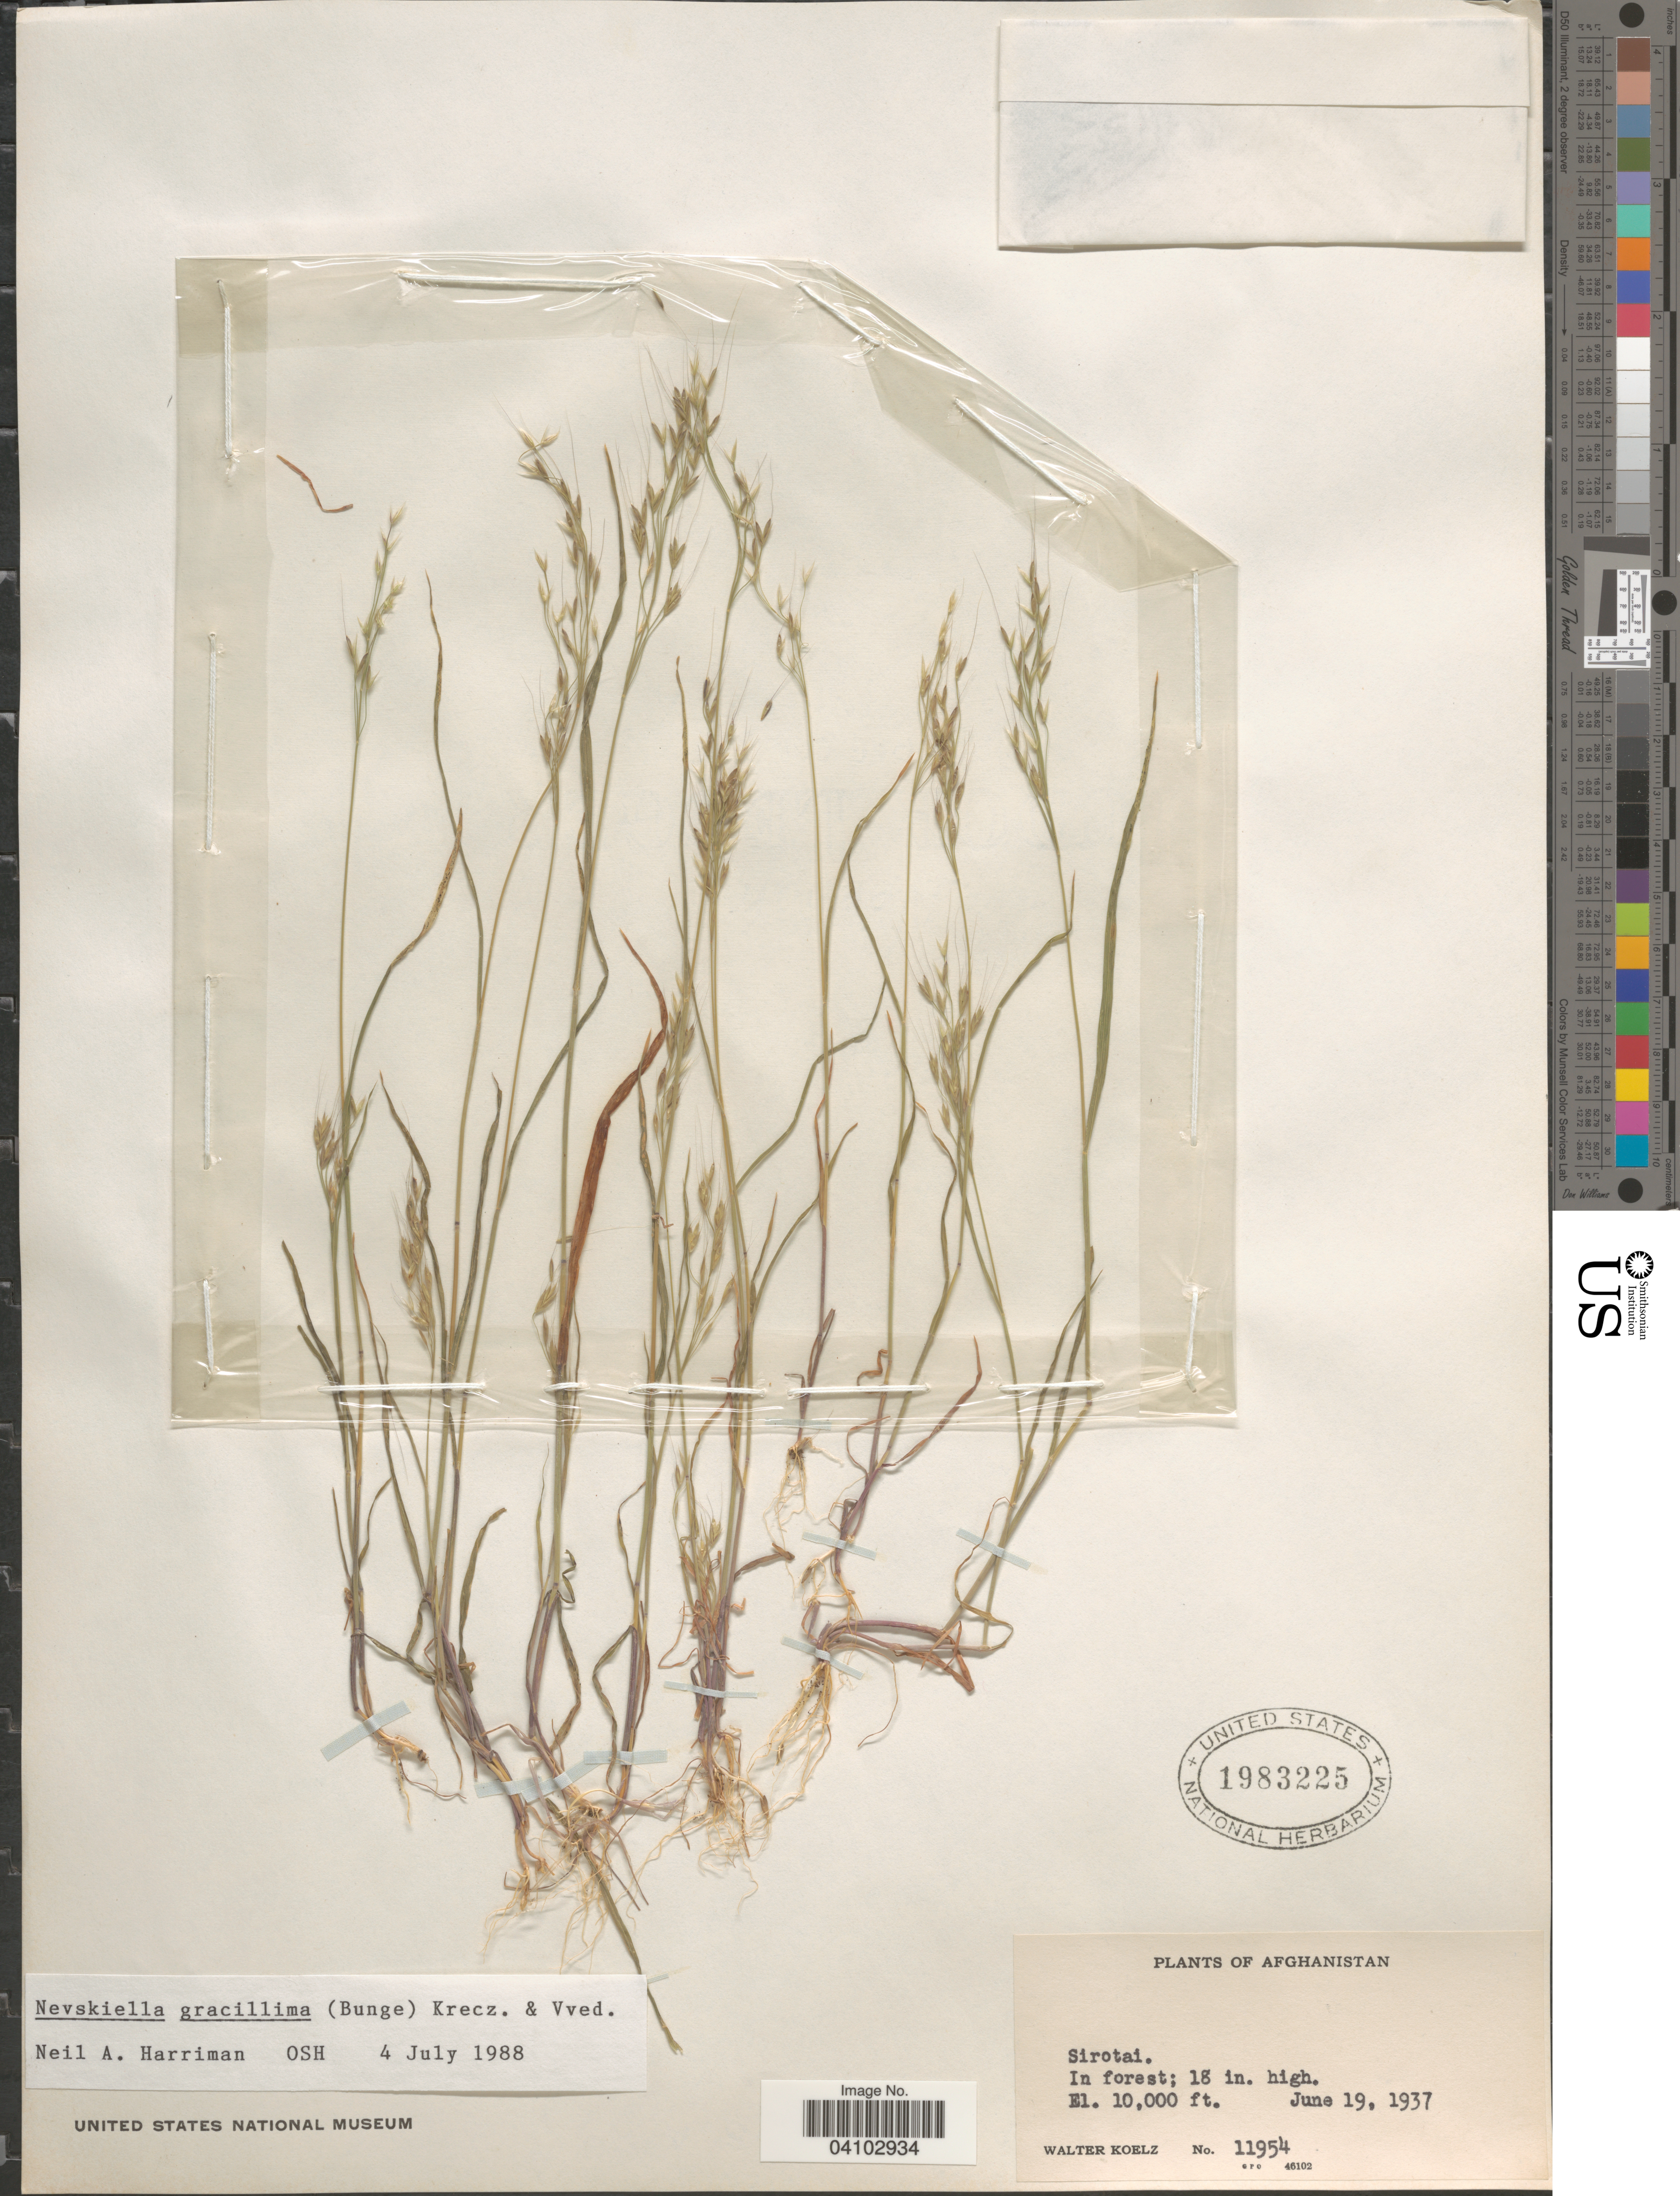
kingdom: Plantae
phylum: Tracheophyta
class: Liliopsida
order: Poales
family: Poaceae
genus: Bromus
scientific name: Bromus gracillimus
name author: Bunge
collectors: W. N. Koelz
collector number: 11954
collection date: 1937-06-19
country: Afghanistan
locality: Sirotai.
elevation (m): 3048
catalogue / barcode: US 1983225